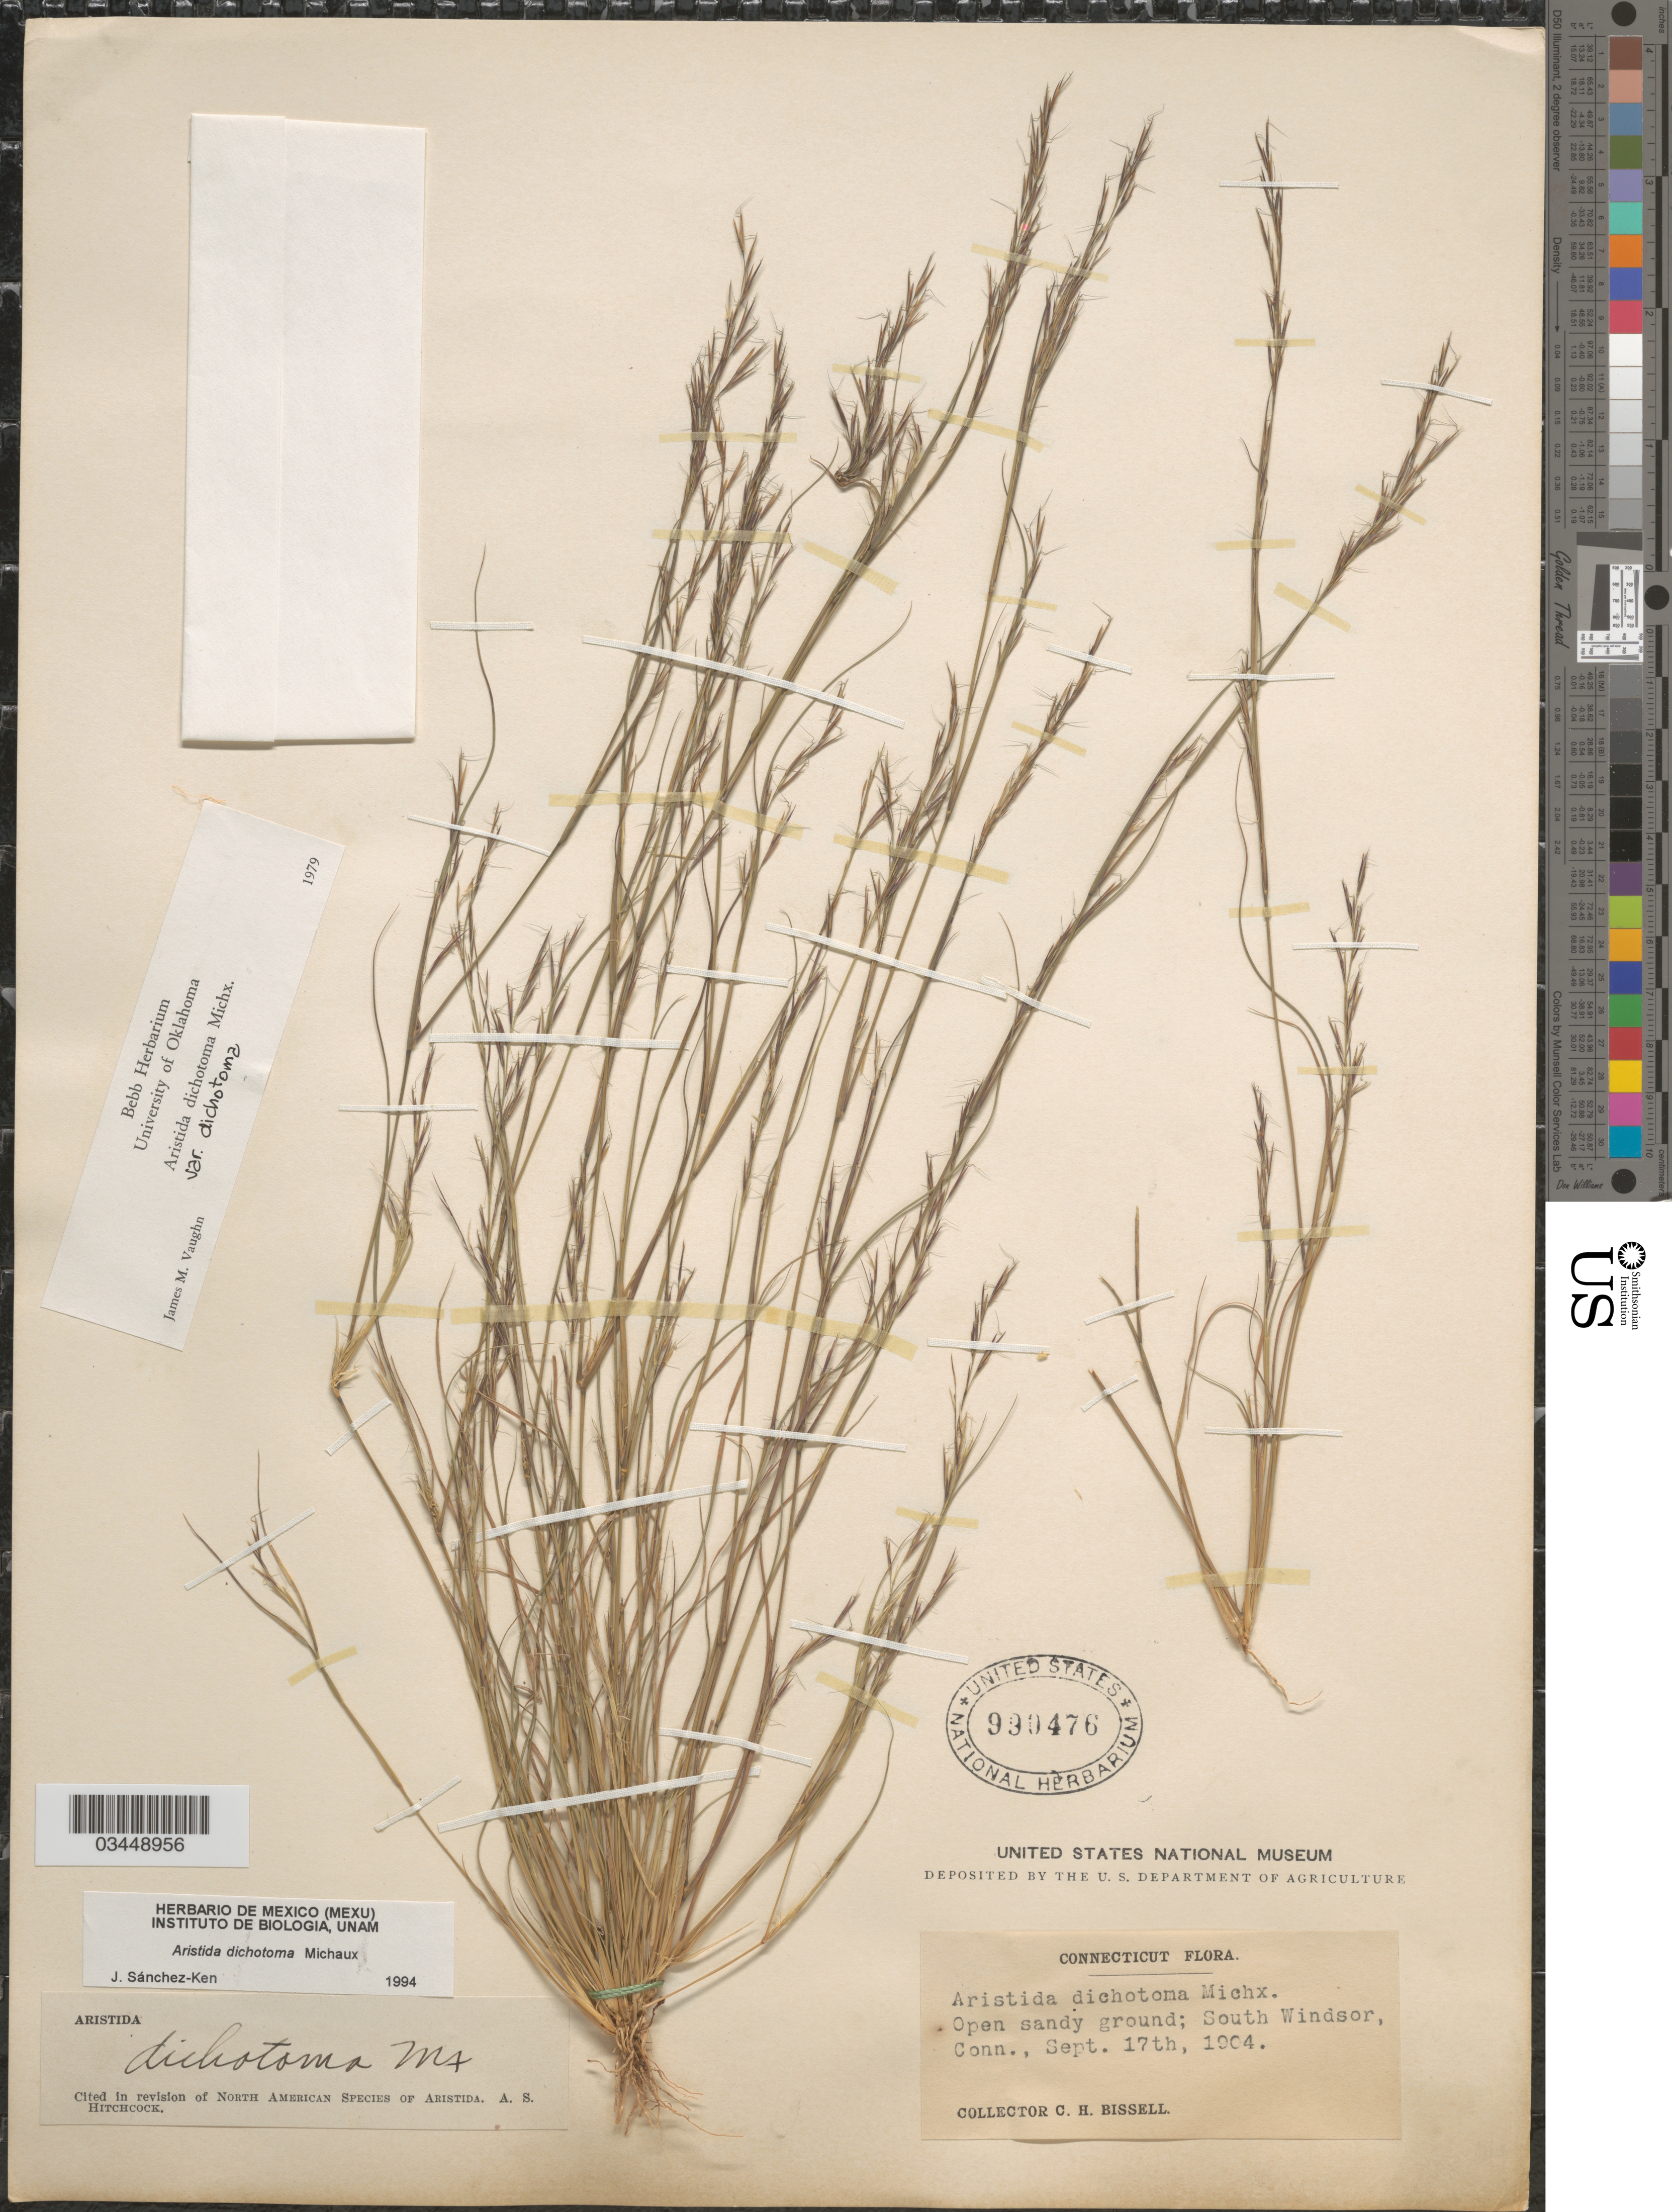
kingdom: Plantae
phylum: Tracheophyta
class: Liliopsida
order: Poales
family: Poaceae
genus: Aristida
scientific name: Aristida dichotoma var. dichotoma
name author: Michx.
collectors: C. Bissell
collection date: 1904-09-17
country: United States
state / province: Connecticut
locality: Open sandy ground; South Windsor.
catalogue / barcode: US 990476